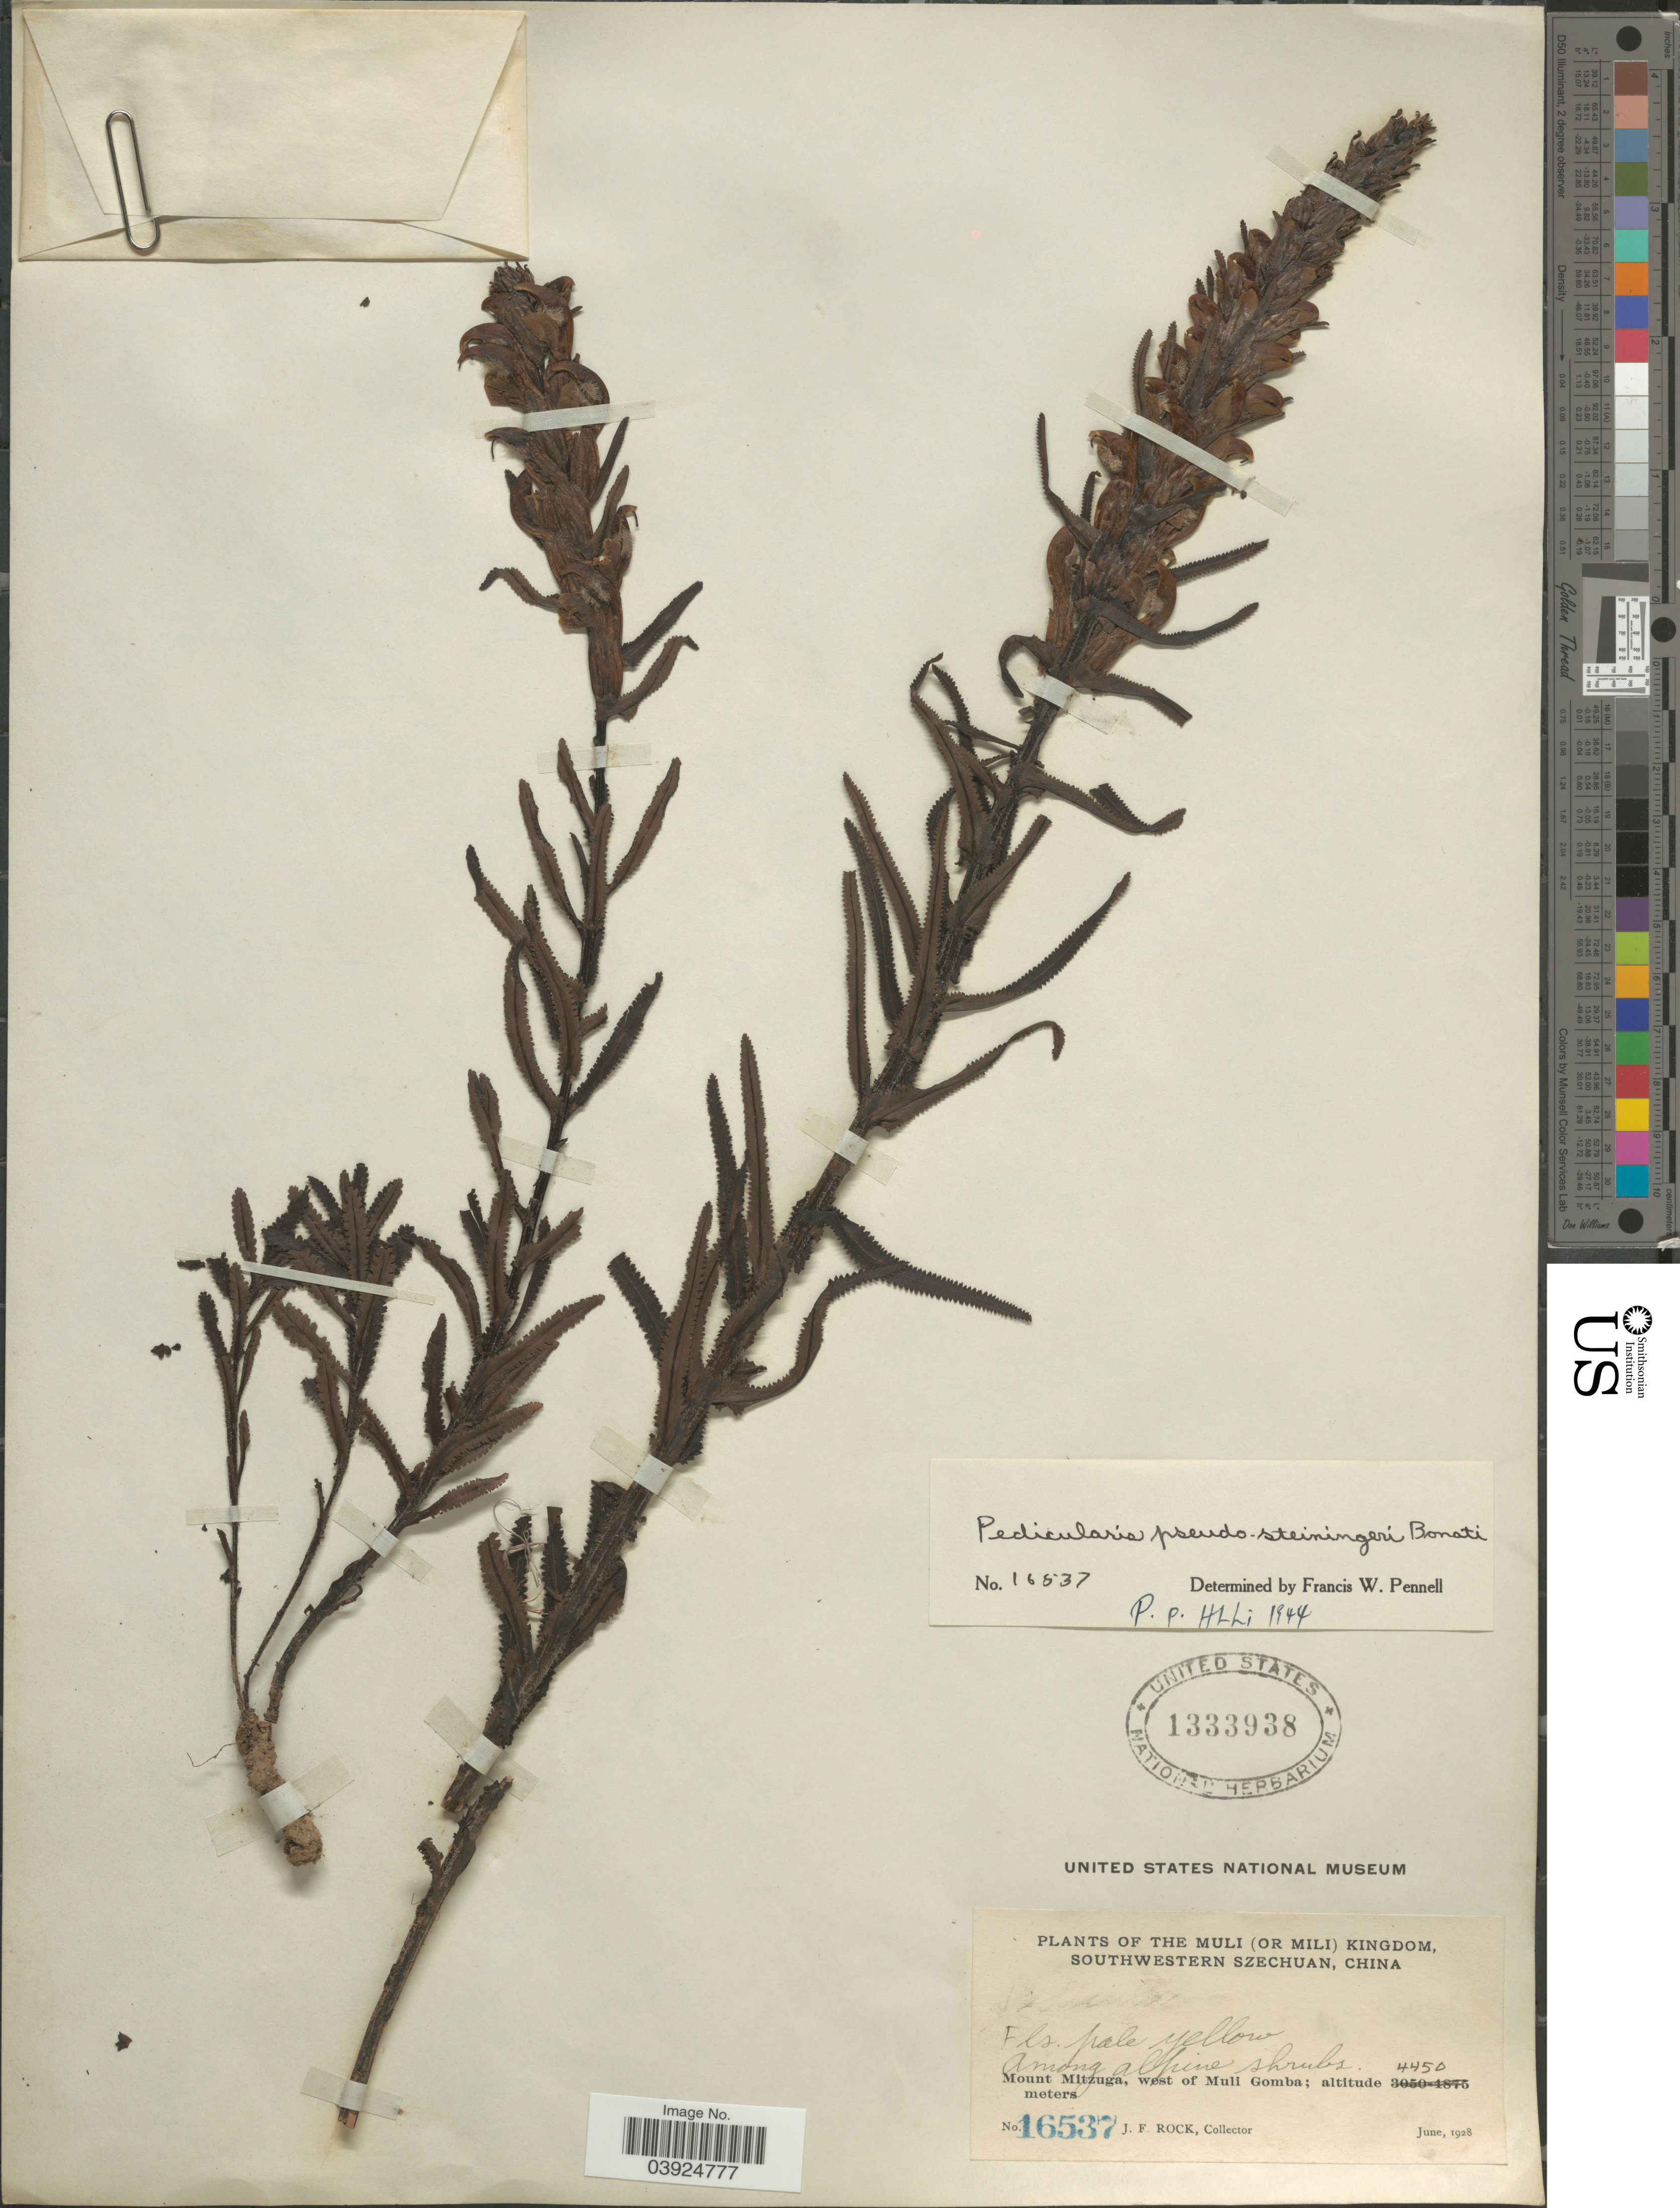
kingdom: Plantae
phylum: Tracheophyta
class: Magnoliopsida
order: Lamiales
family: Orobanchaceae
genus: Pedicularis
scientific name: Pedicularis pseudosteiningeri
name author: Bonati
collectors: J. Rock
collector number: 16537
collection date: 1928-06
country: China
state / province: Sichuan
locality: The Muli (or Mili) Kingdom, Southwestern Szechuan. Mount Mitzuga, west of Muli Gomba.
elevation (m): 4450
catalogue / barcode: US 1333938